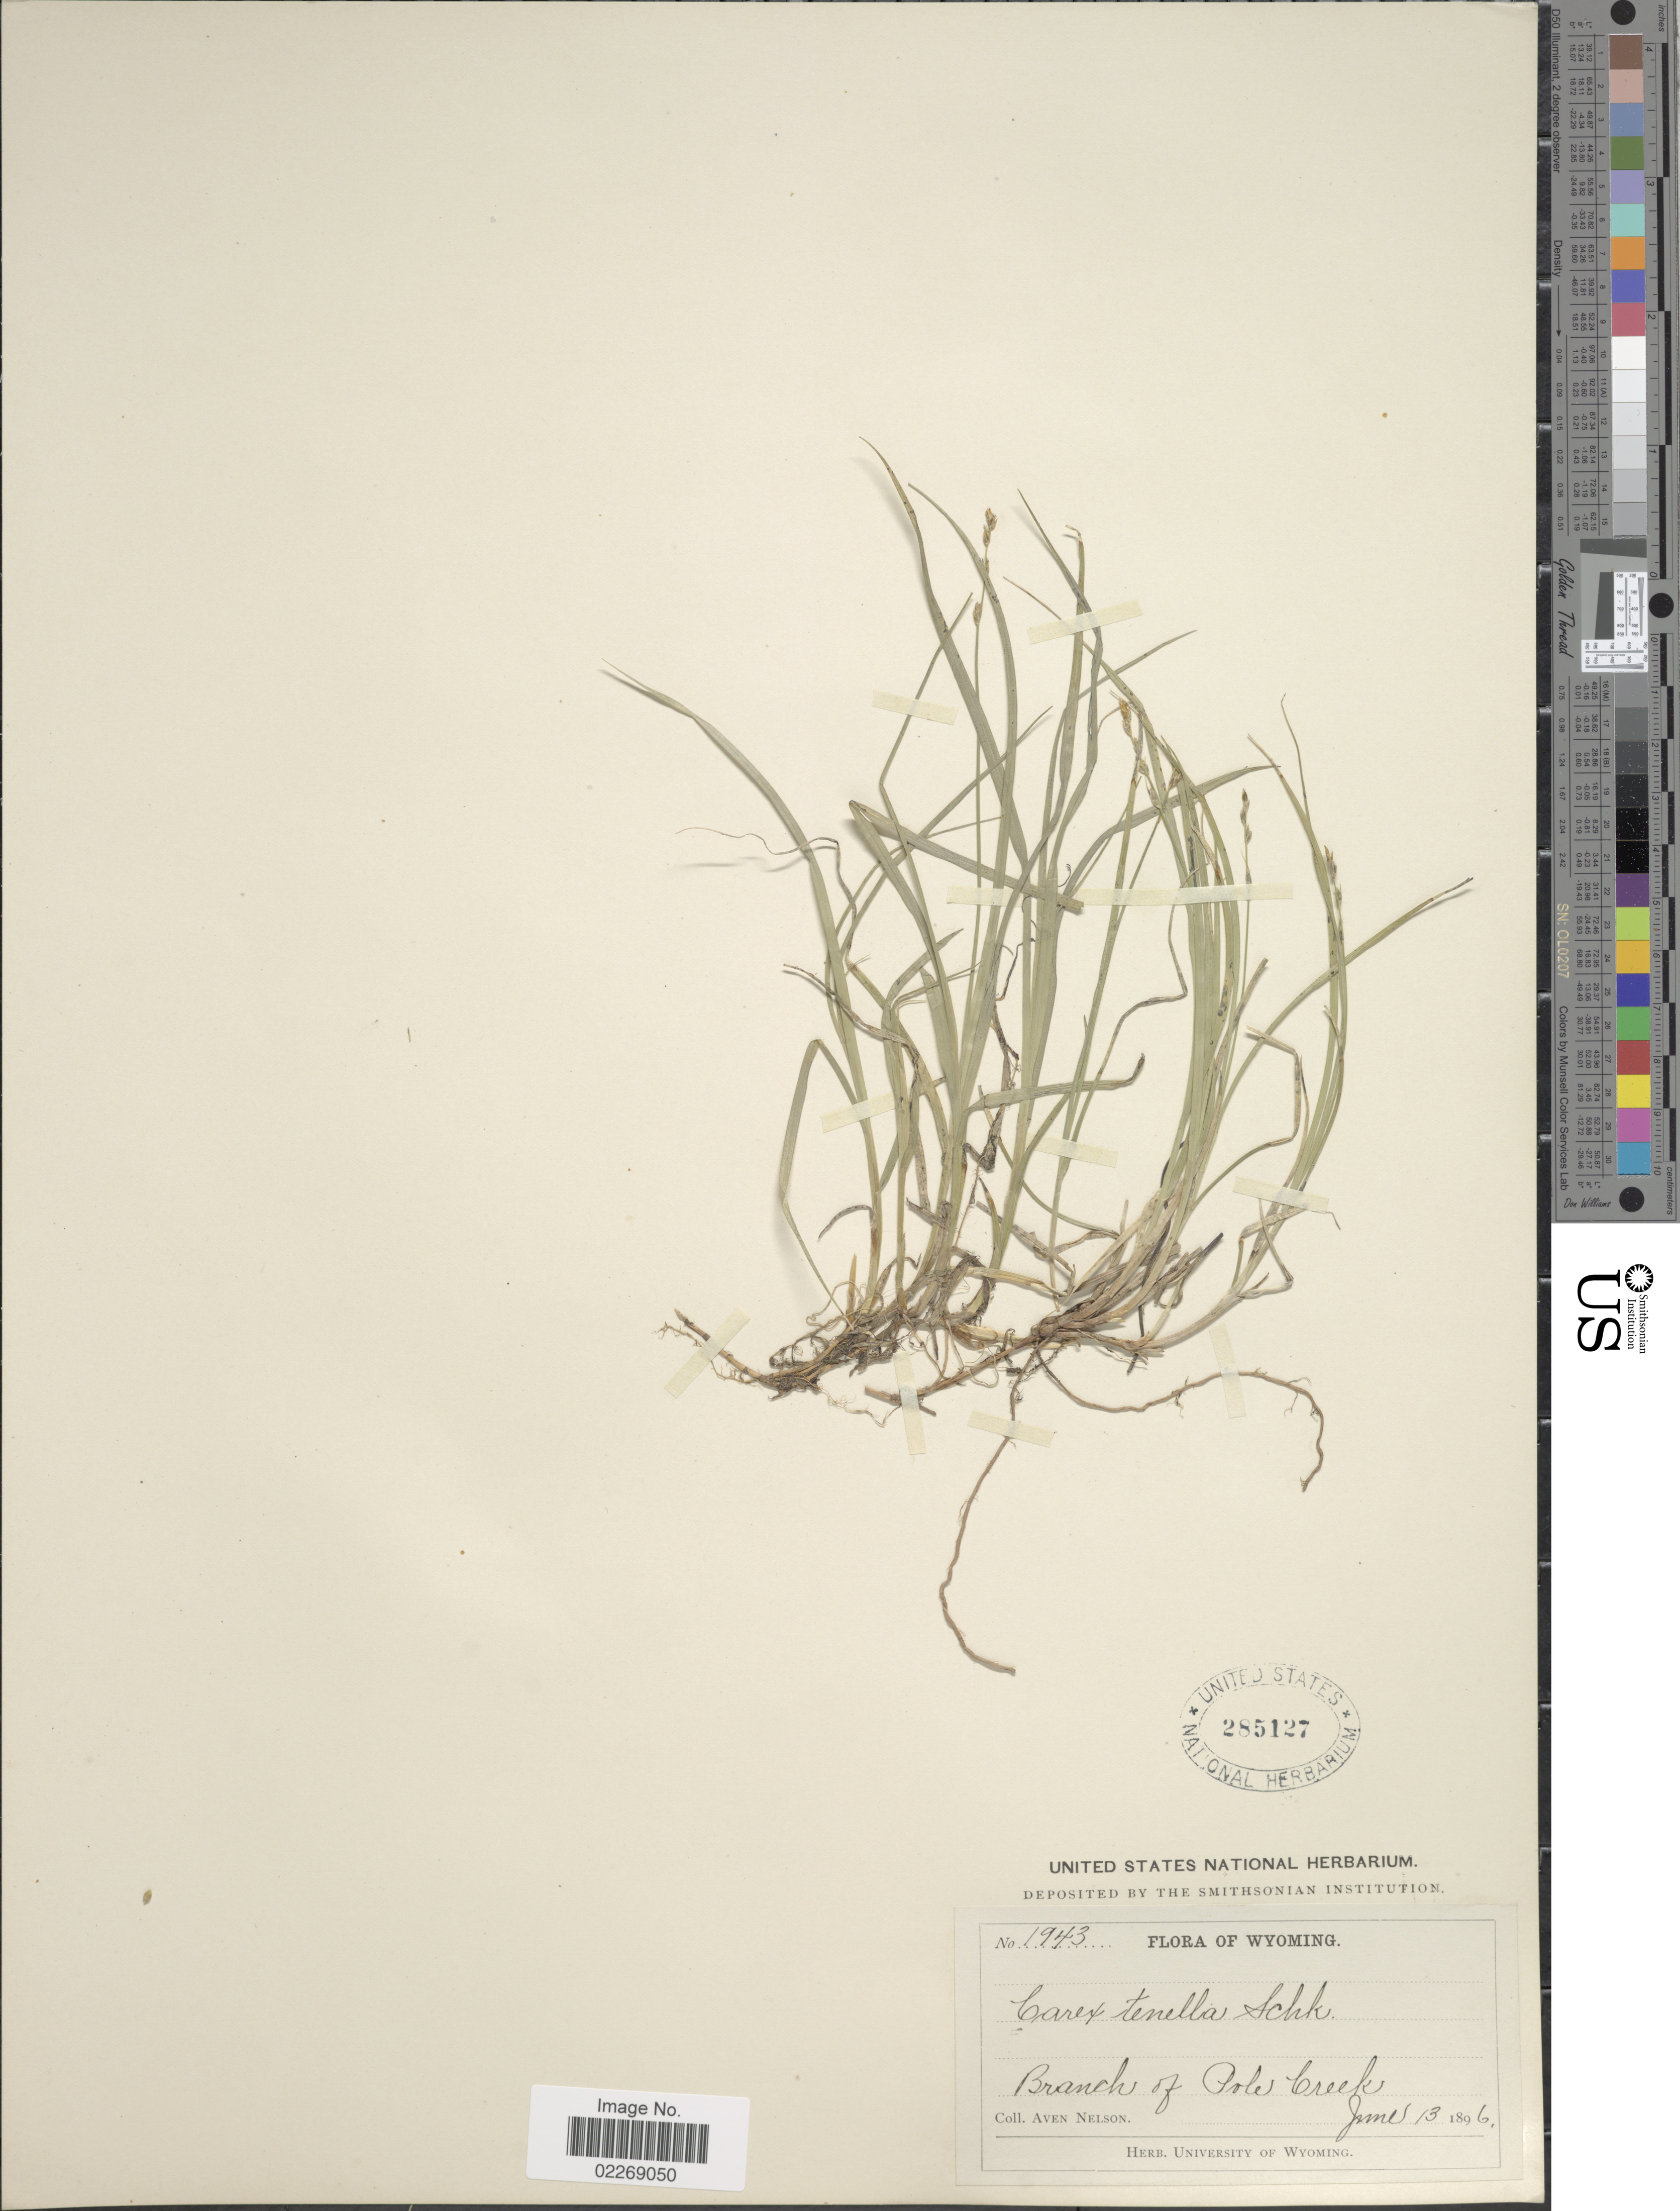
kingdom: Plantae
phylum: Tracheophyta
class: Liliopsida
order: Poales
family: Cyperaceae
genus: Carex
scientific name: Carex disperma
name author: Dewey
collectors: A. Nelson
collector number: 1943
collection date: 1896-06-13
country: United States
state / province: Wyoming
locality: Branch of Pole Creek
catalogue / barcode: US 285127